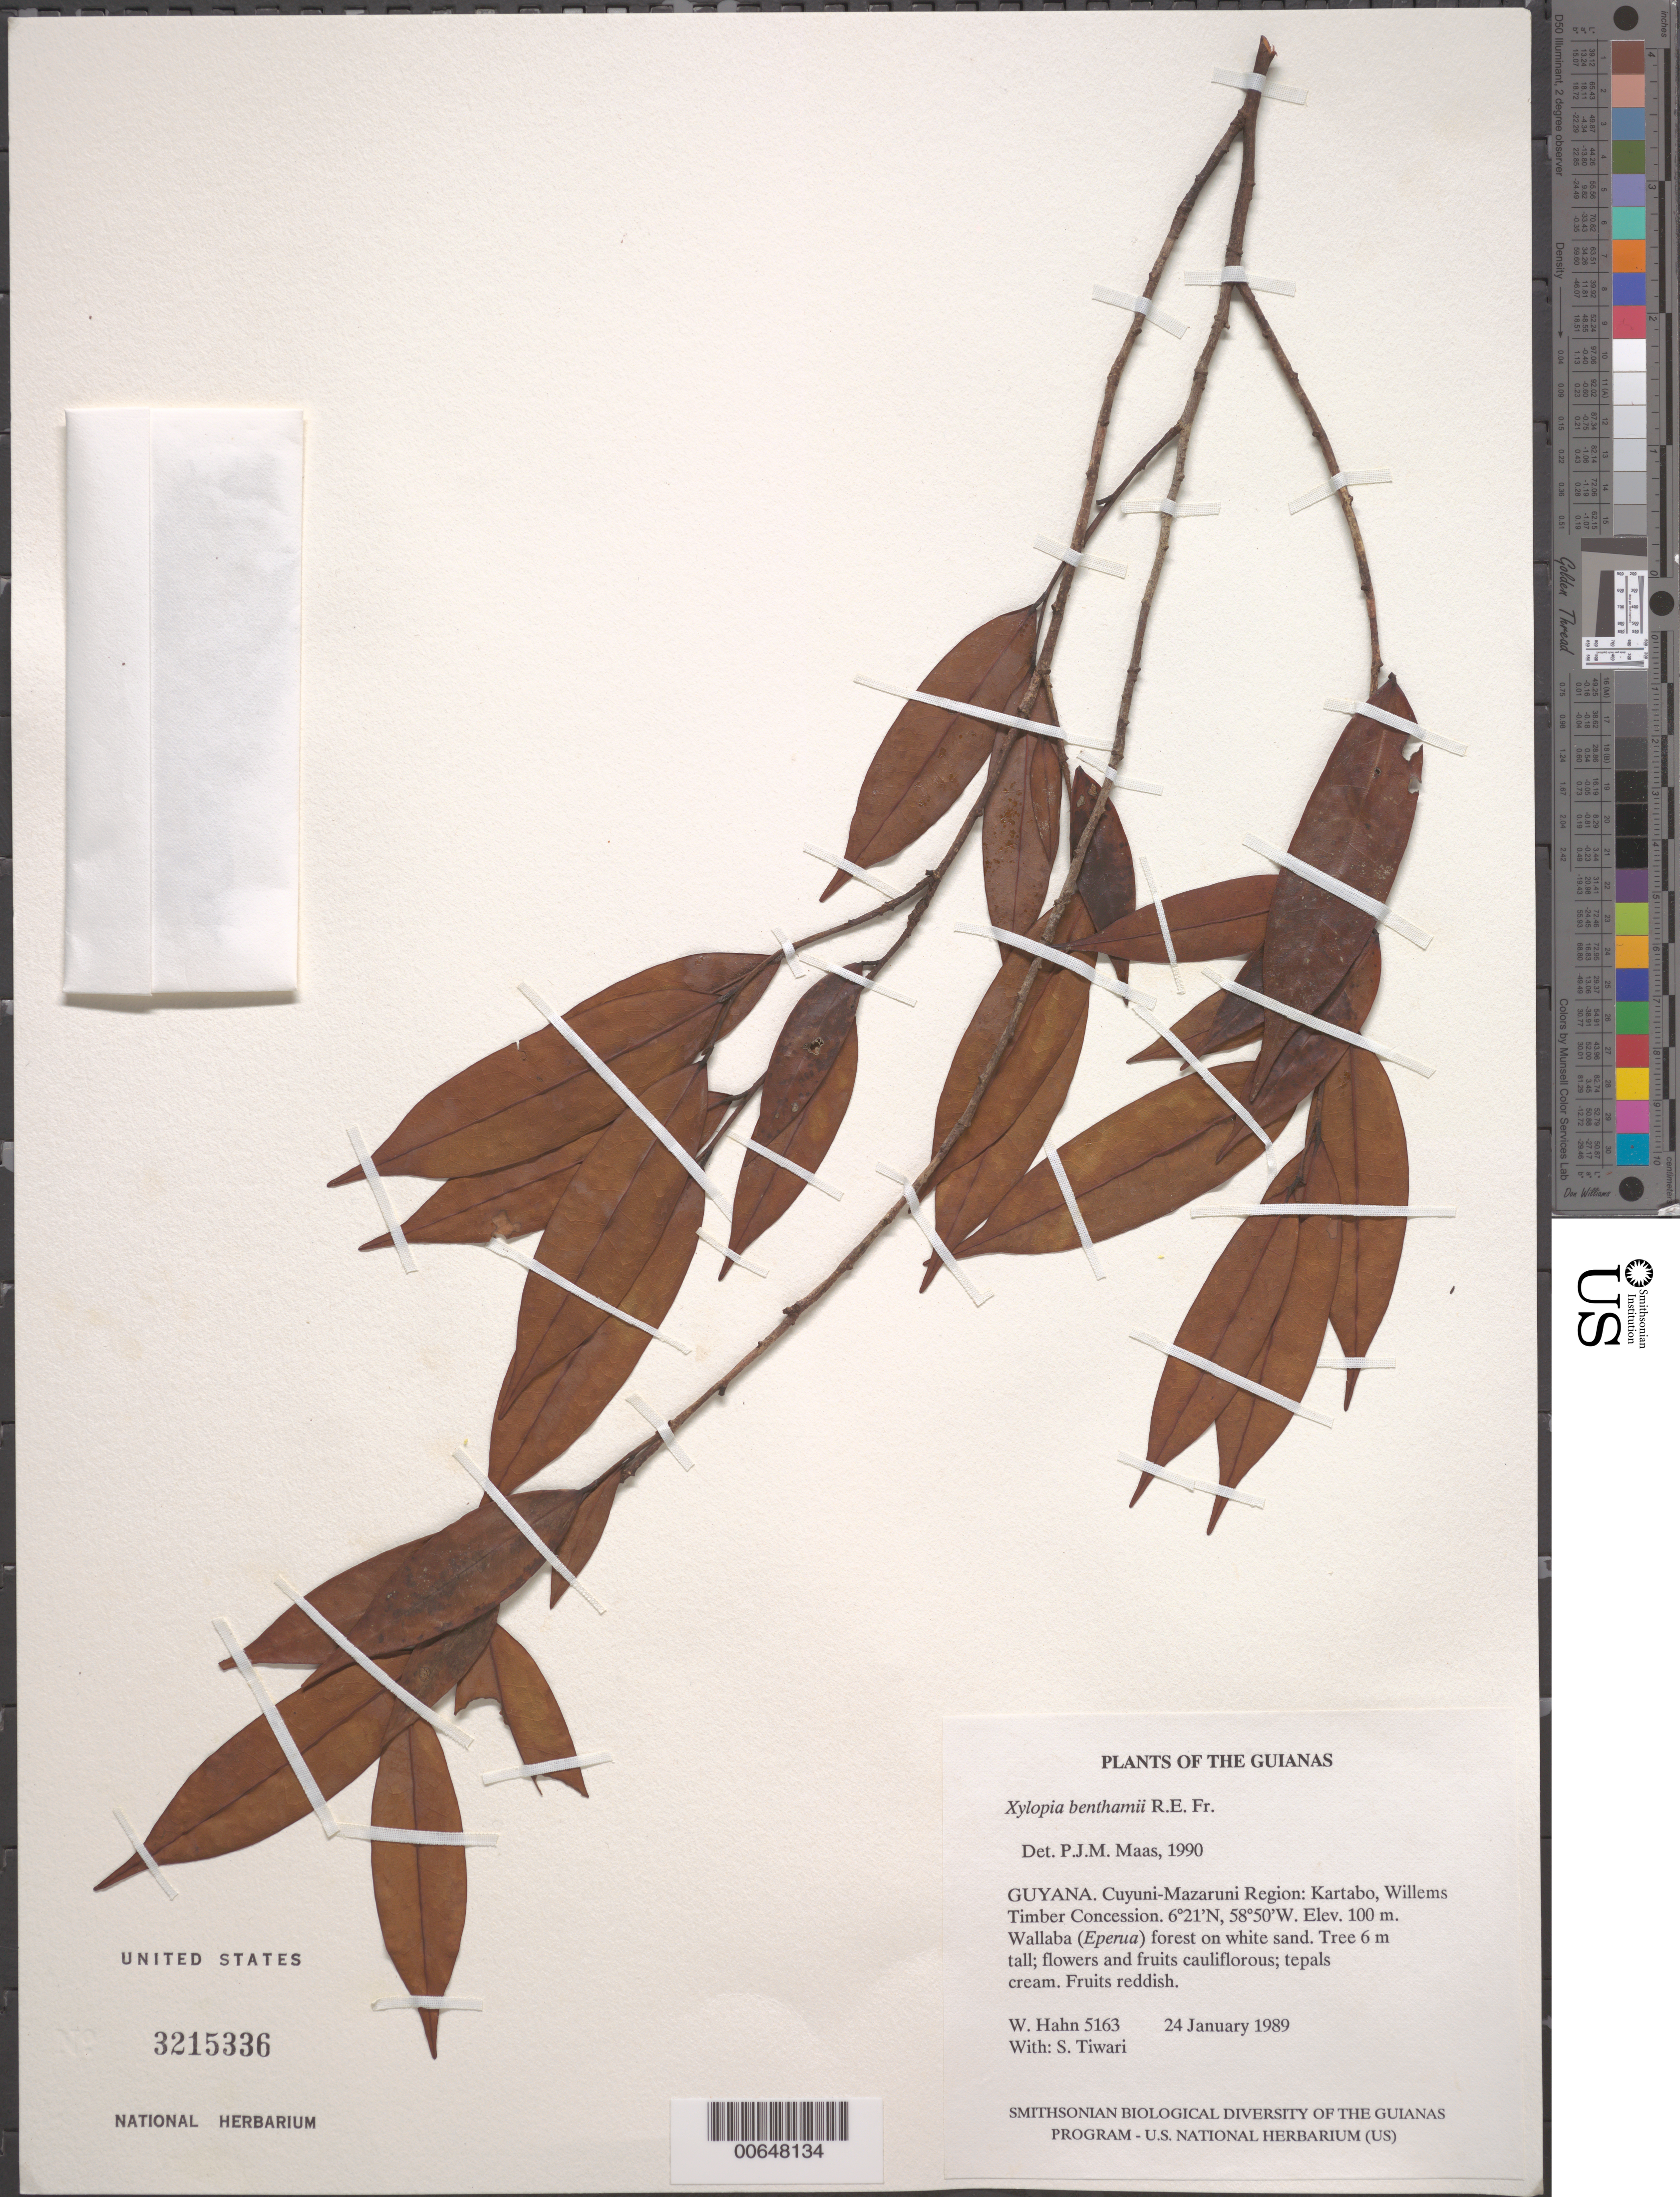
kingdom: Plantae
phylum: Tracheophyta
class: Magnoliopsida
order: Magnoliales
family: Annonaceae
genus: Xylopia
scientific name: Xylopia benthamii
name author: R.E. Fr.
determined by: Maas, Paul J. M.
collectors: W. Hahn & S. Tiwari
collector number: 5163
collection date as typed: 24 January 1989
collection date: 1989-01-24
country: Guyana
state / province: Cuyuni-Mazaruni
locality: Kartabo, Willems Timber concession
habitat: Wallaba (Eperua) forest on white sand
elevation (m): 100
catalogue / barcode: US 3215336